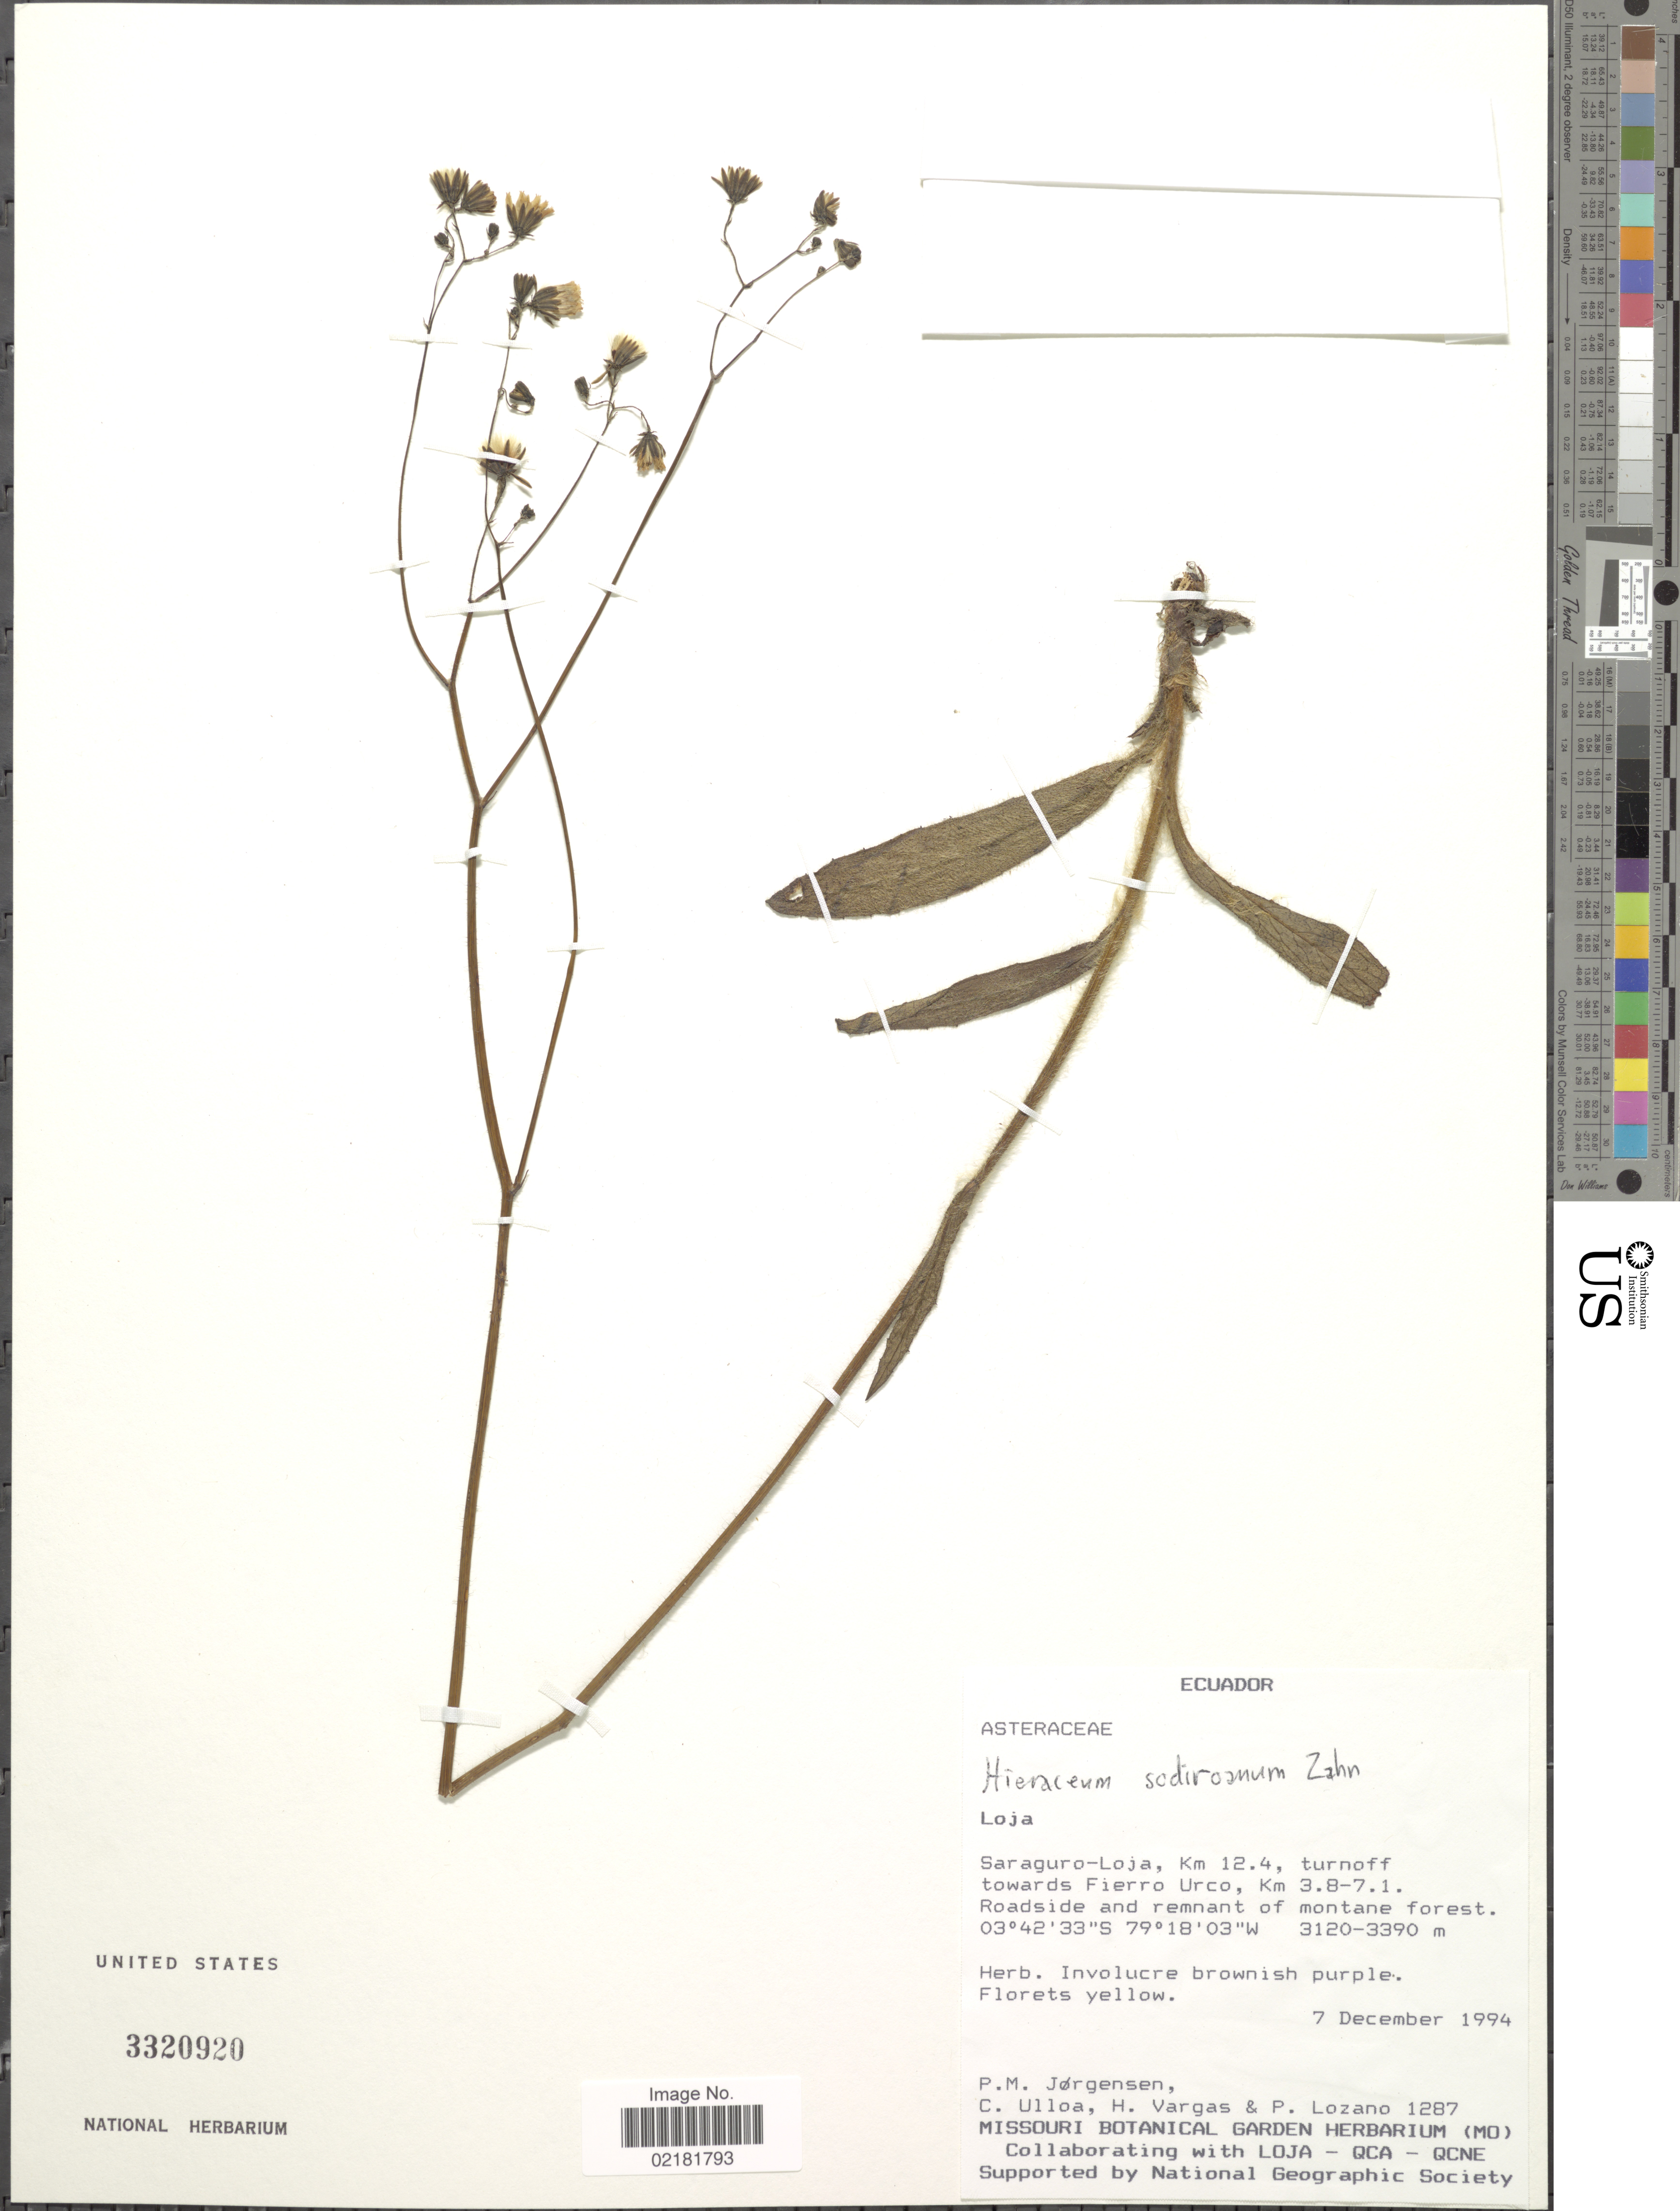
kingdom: Plantae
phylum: Tracheophyta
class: Magnoliopsida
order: Asterales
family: Asteraceae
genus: Hieracium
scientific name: Hieracium sodiroanum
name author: Zahn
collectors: P. Jørgensen, C. Ulloa, H. Vargas & P. Lozano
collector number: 1287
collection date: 1994-12-07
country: Ecuador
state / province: Loja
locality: Saraguro-Loja, Km 12.4, turnoff towards Fierro Urco, Km 3.8-7.1, roadside.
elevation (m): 3120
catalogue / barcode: US 3320920